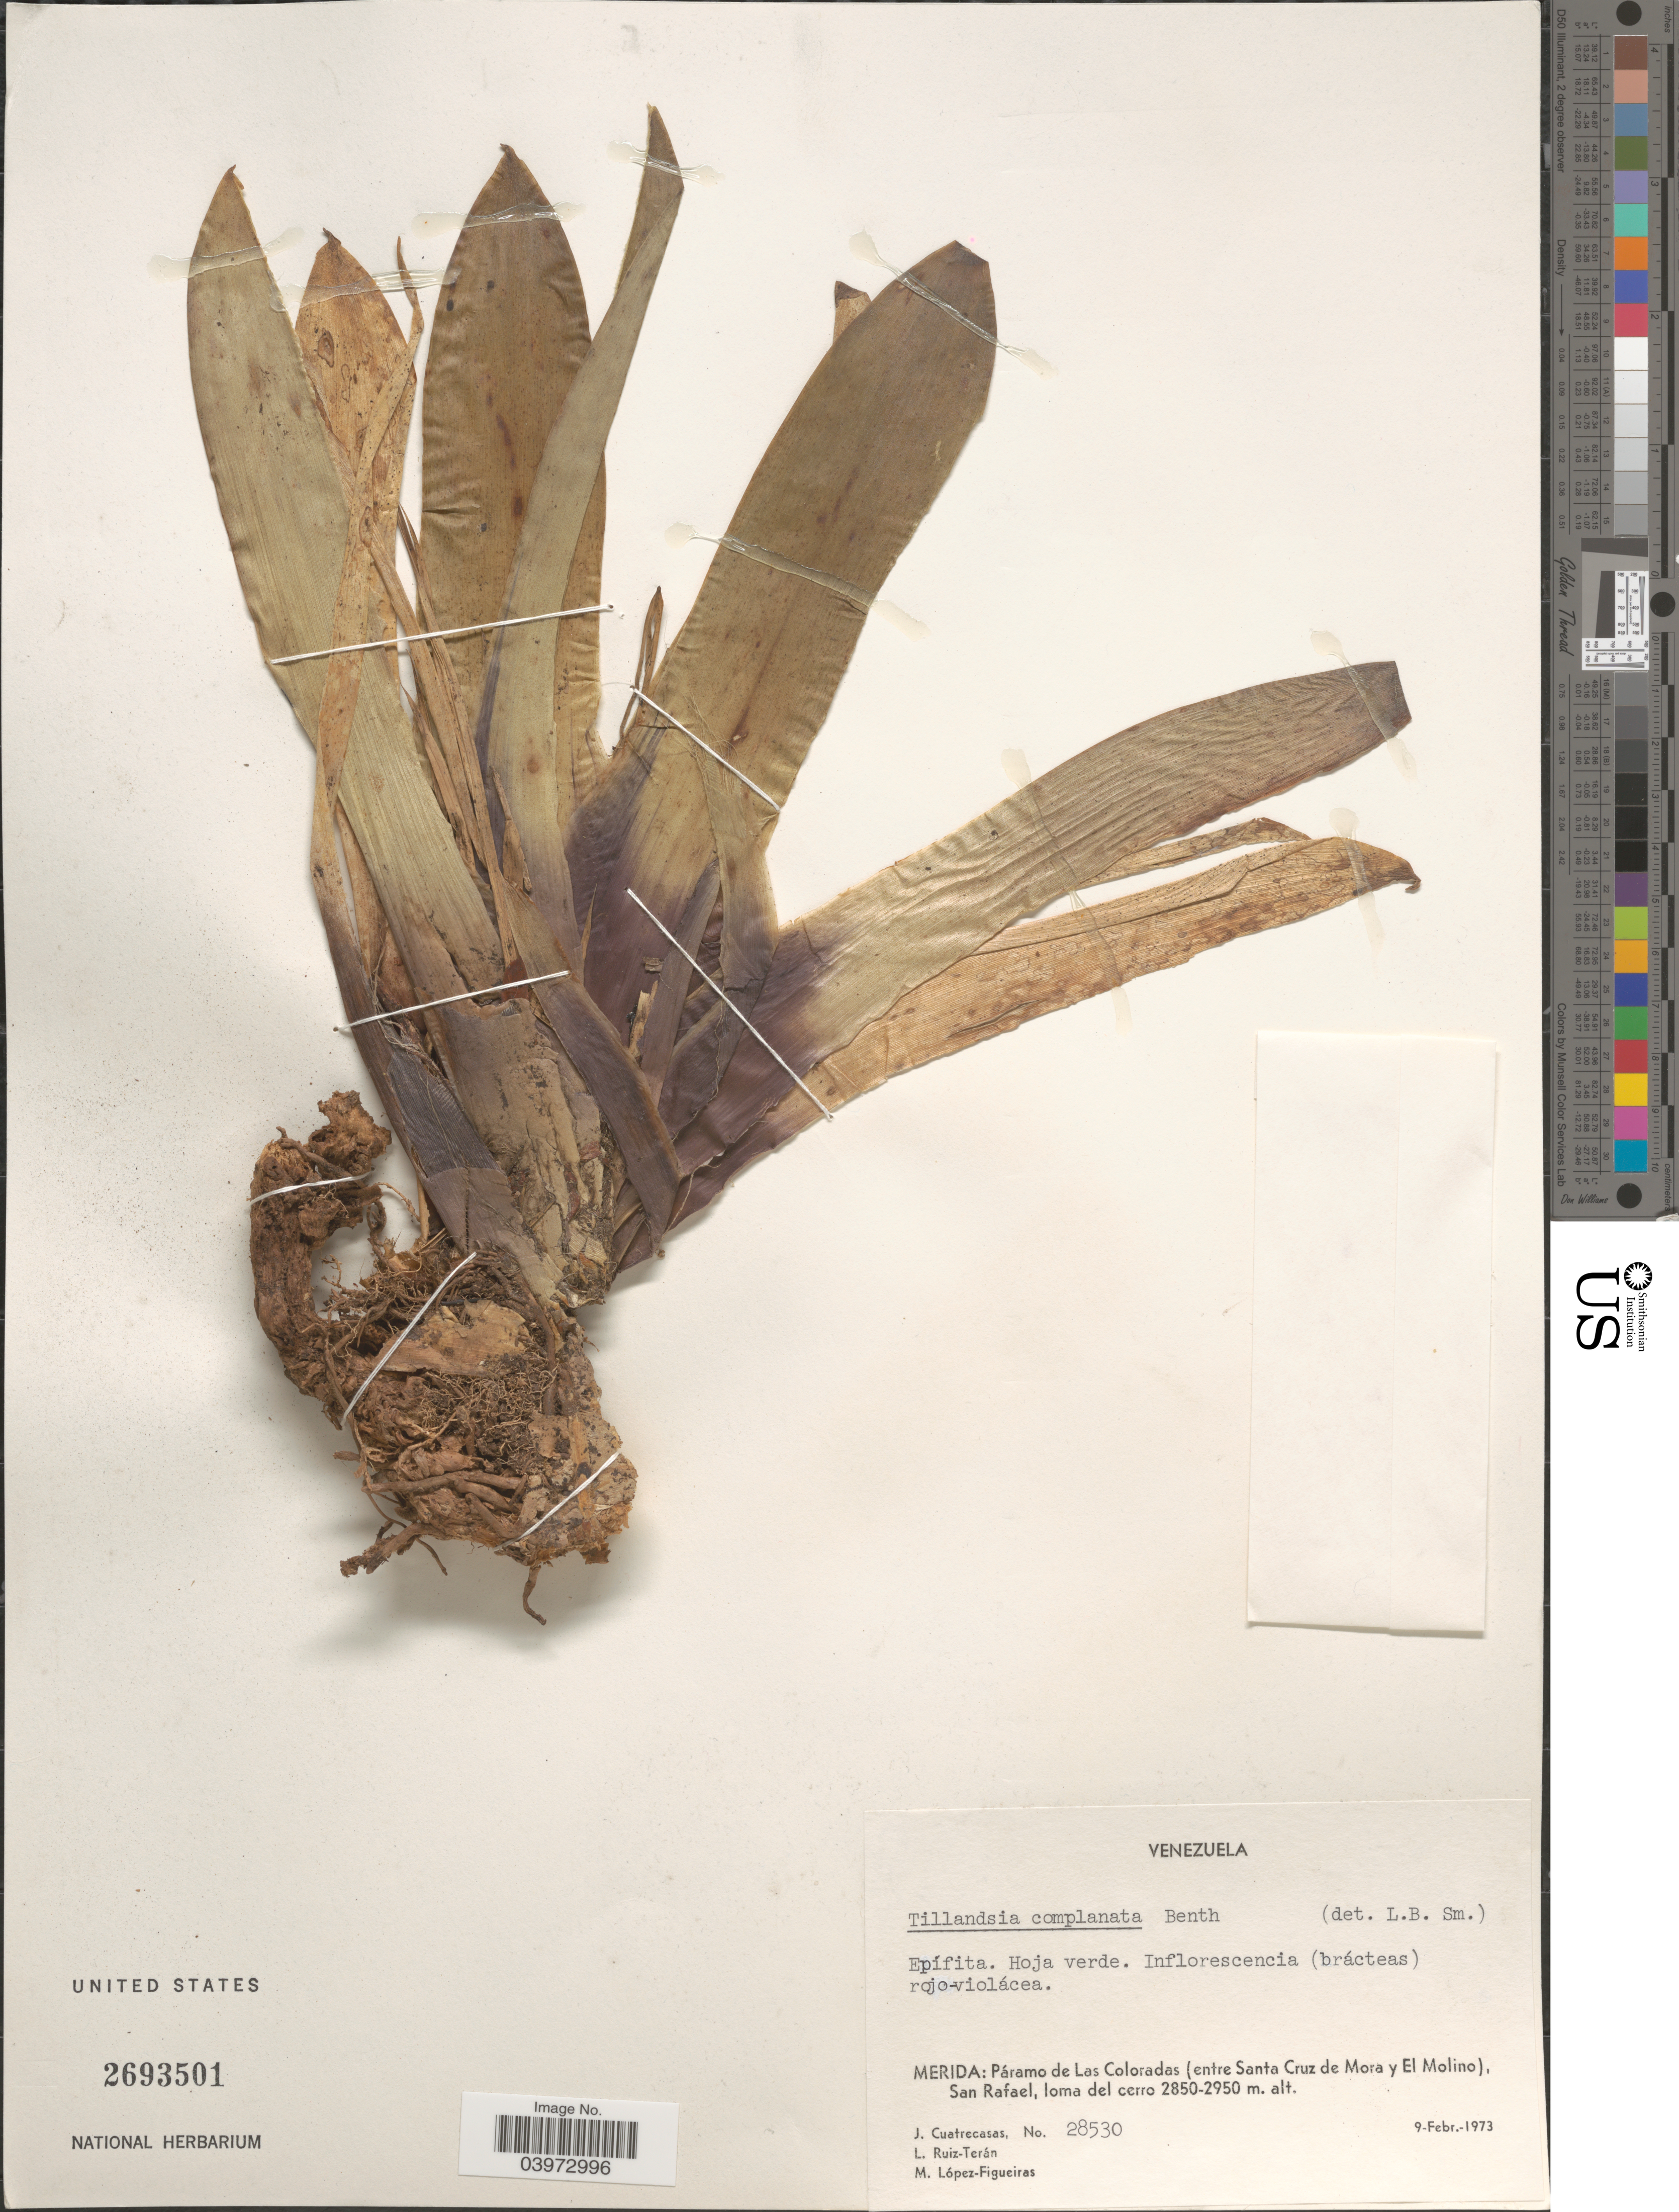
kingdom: Plantae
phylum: Tracheophyta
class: Liliopsida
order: Poales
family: Bromeliaceae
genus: Tillandsia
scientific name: Tillandsia complanata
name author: Benth.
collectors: J. Cuatrecasas, L. E. Ruíz-Terán & M. López Figueiras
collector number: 28530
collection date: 1973-02-09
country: Venezuela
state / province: Merida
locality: Páramo de Las Coloradas (entre Santa Cruz de Mora y El Molino), San Rafael.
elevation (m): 2850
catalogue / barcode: US 2693501